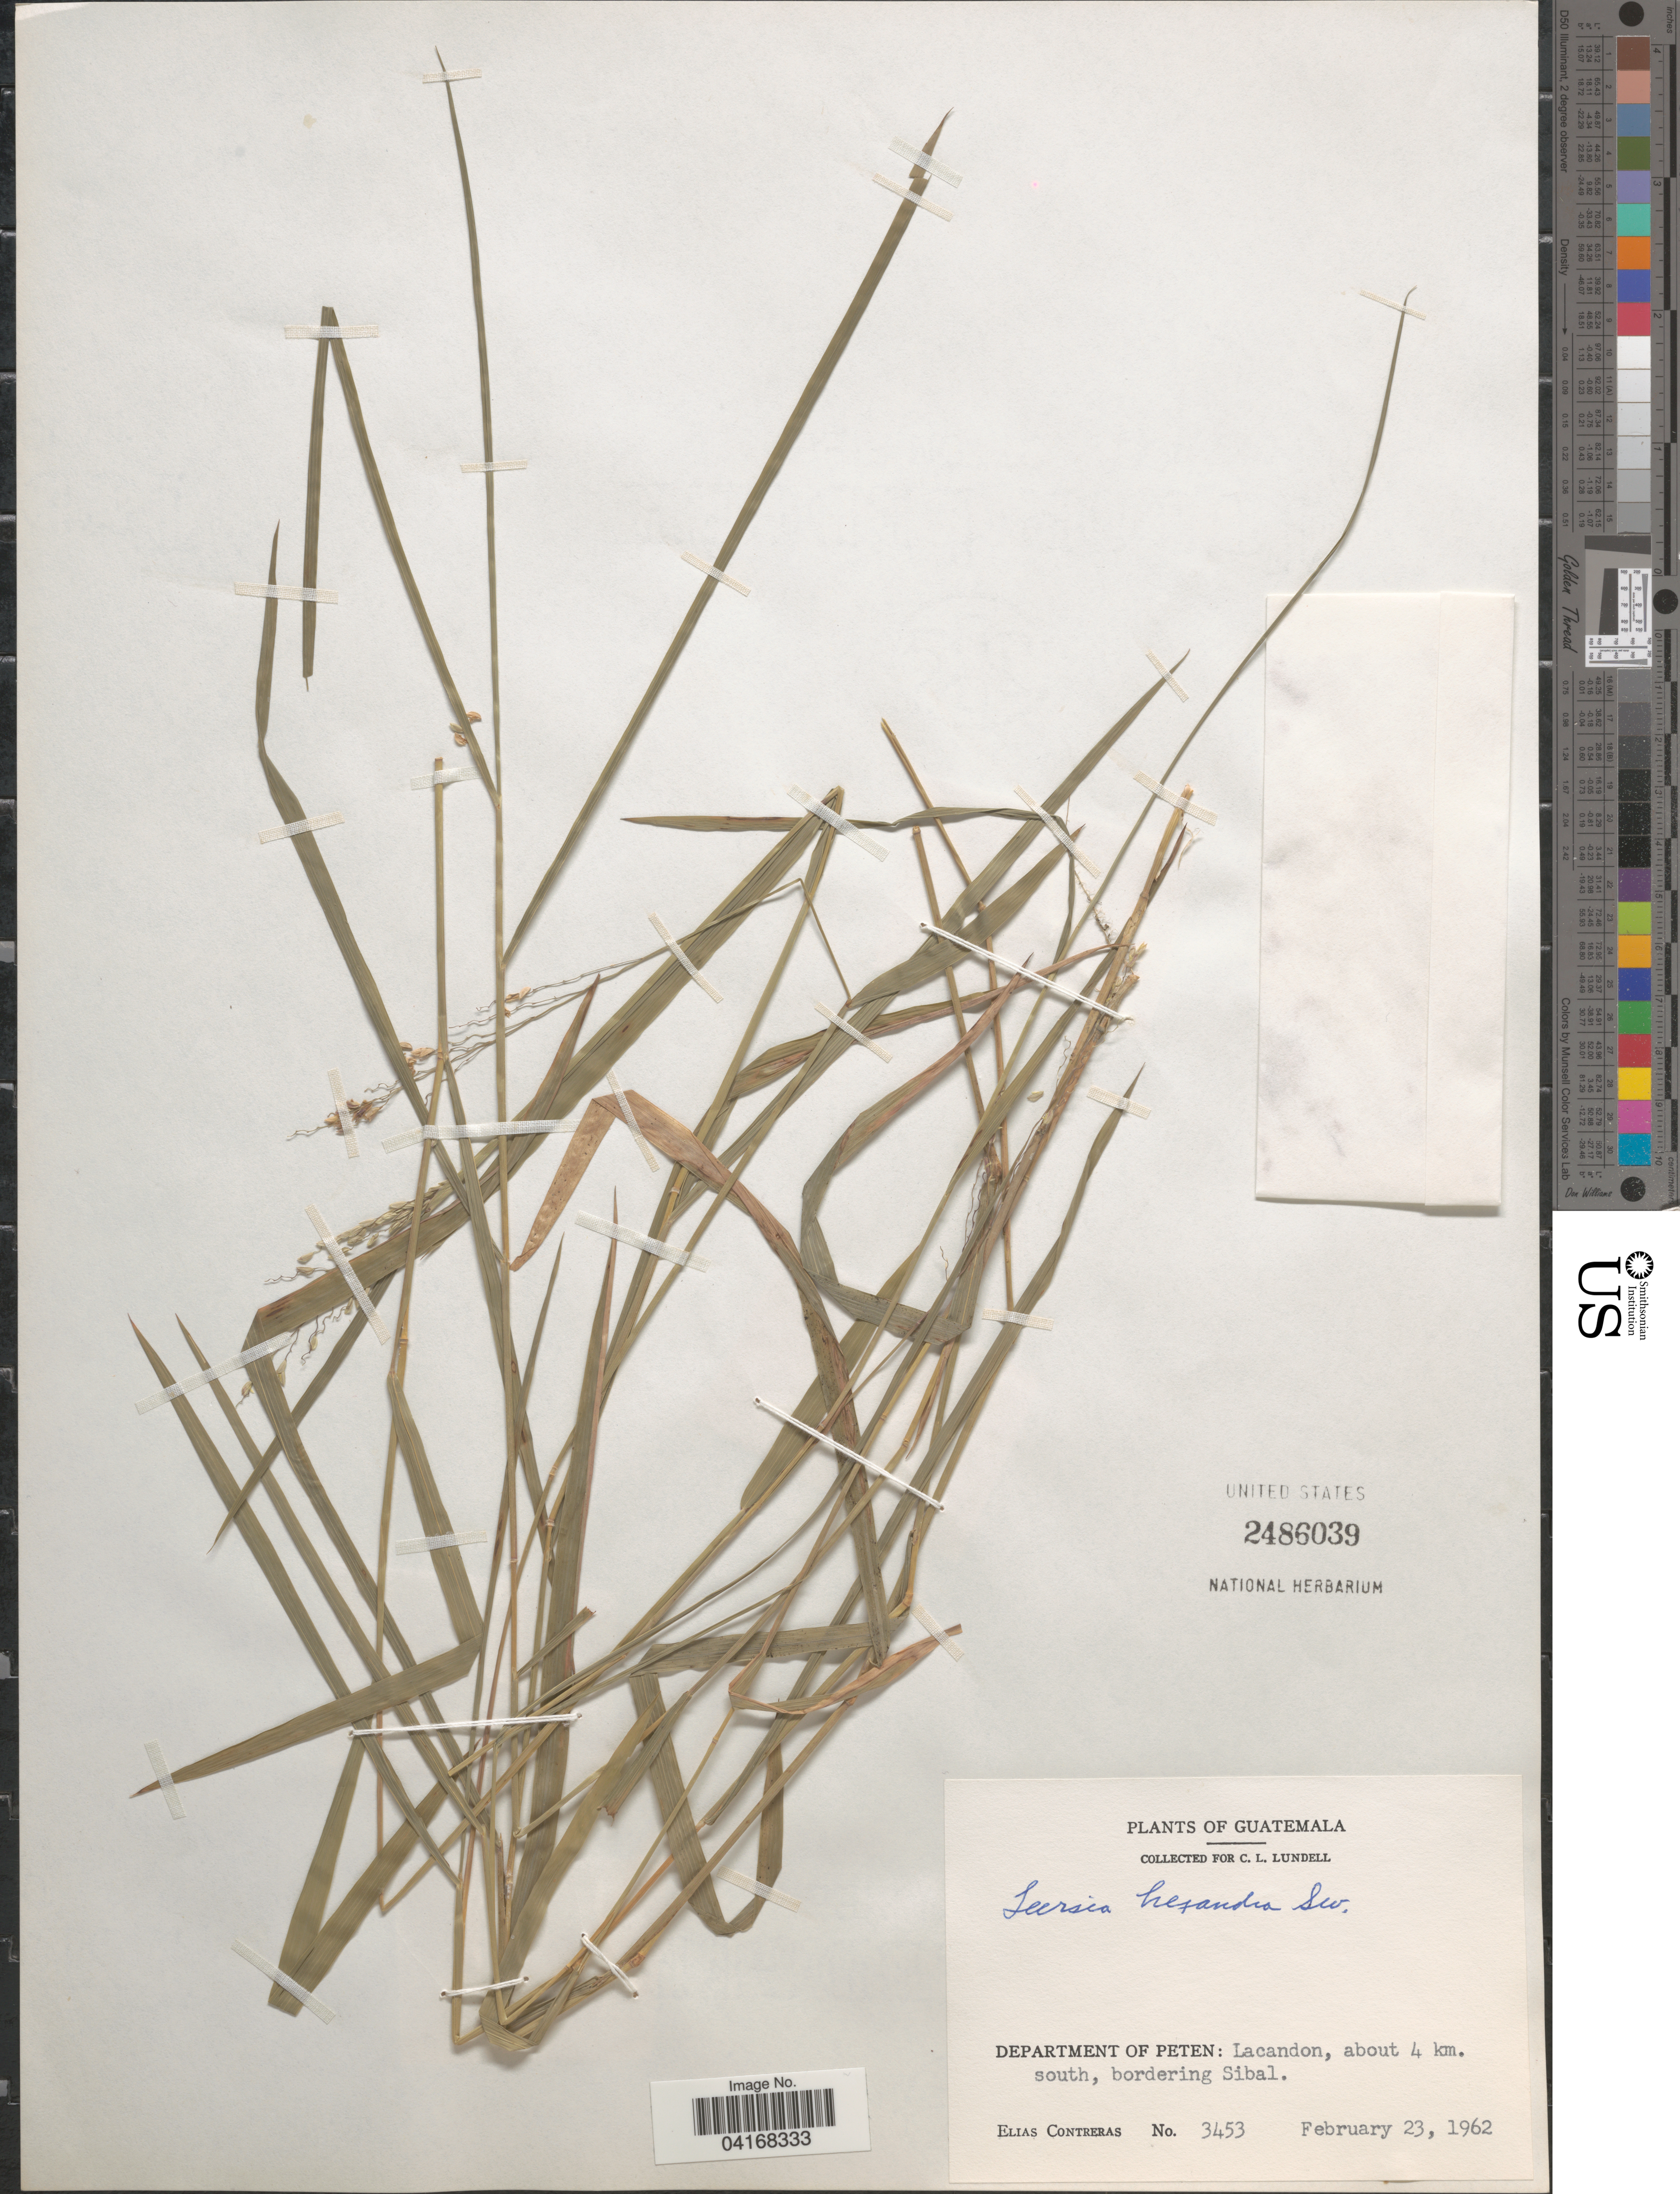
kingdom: Plantae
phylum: Tracheophyta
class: Liliopsida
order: Poales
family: Poaceae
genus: Leersia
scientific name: Leersia hexandra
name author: Sw.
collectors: E. Contreras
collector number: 3453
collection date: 1962-02-23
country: Guatemala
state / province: El Peten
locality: Department of Peten: Lacandon, about 4 km. south, bordering Sibal.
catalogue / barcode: US 2486039